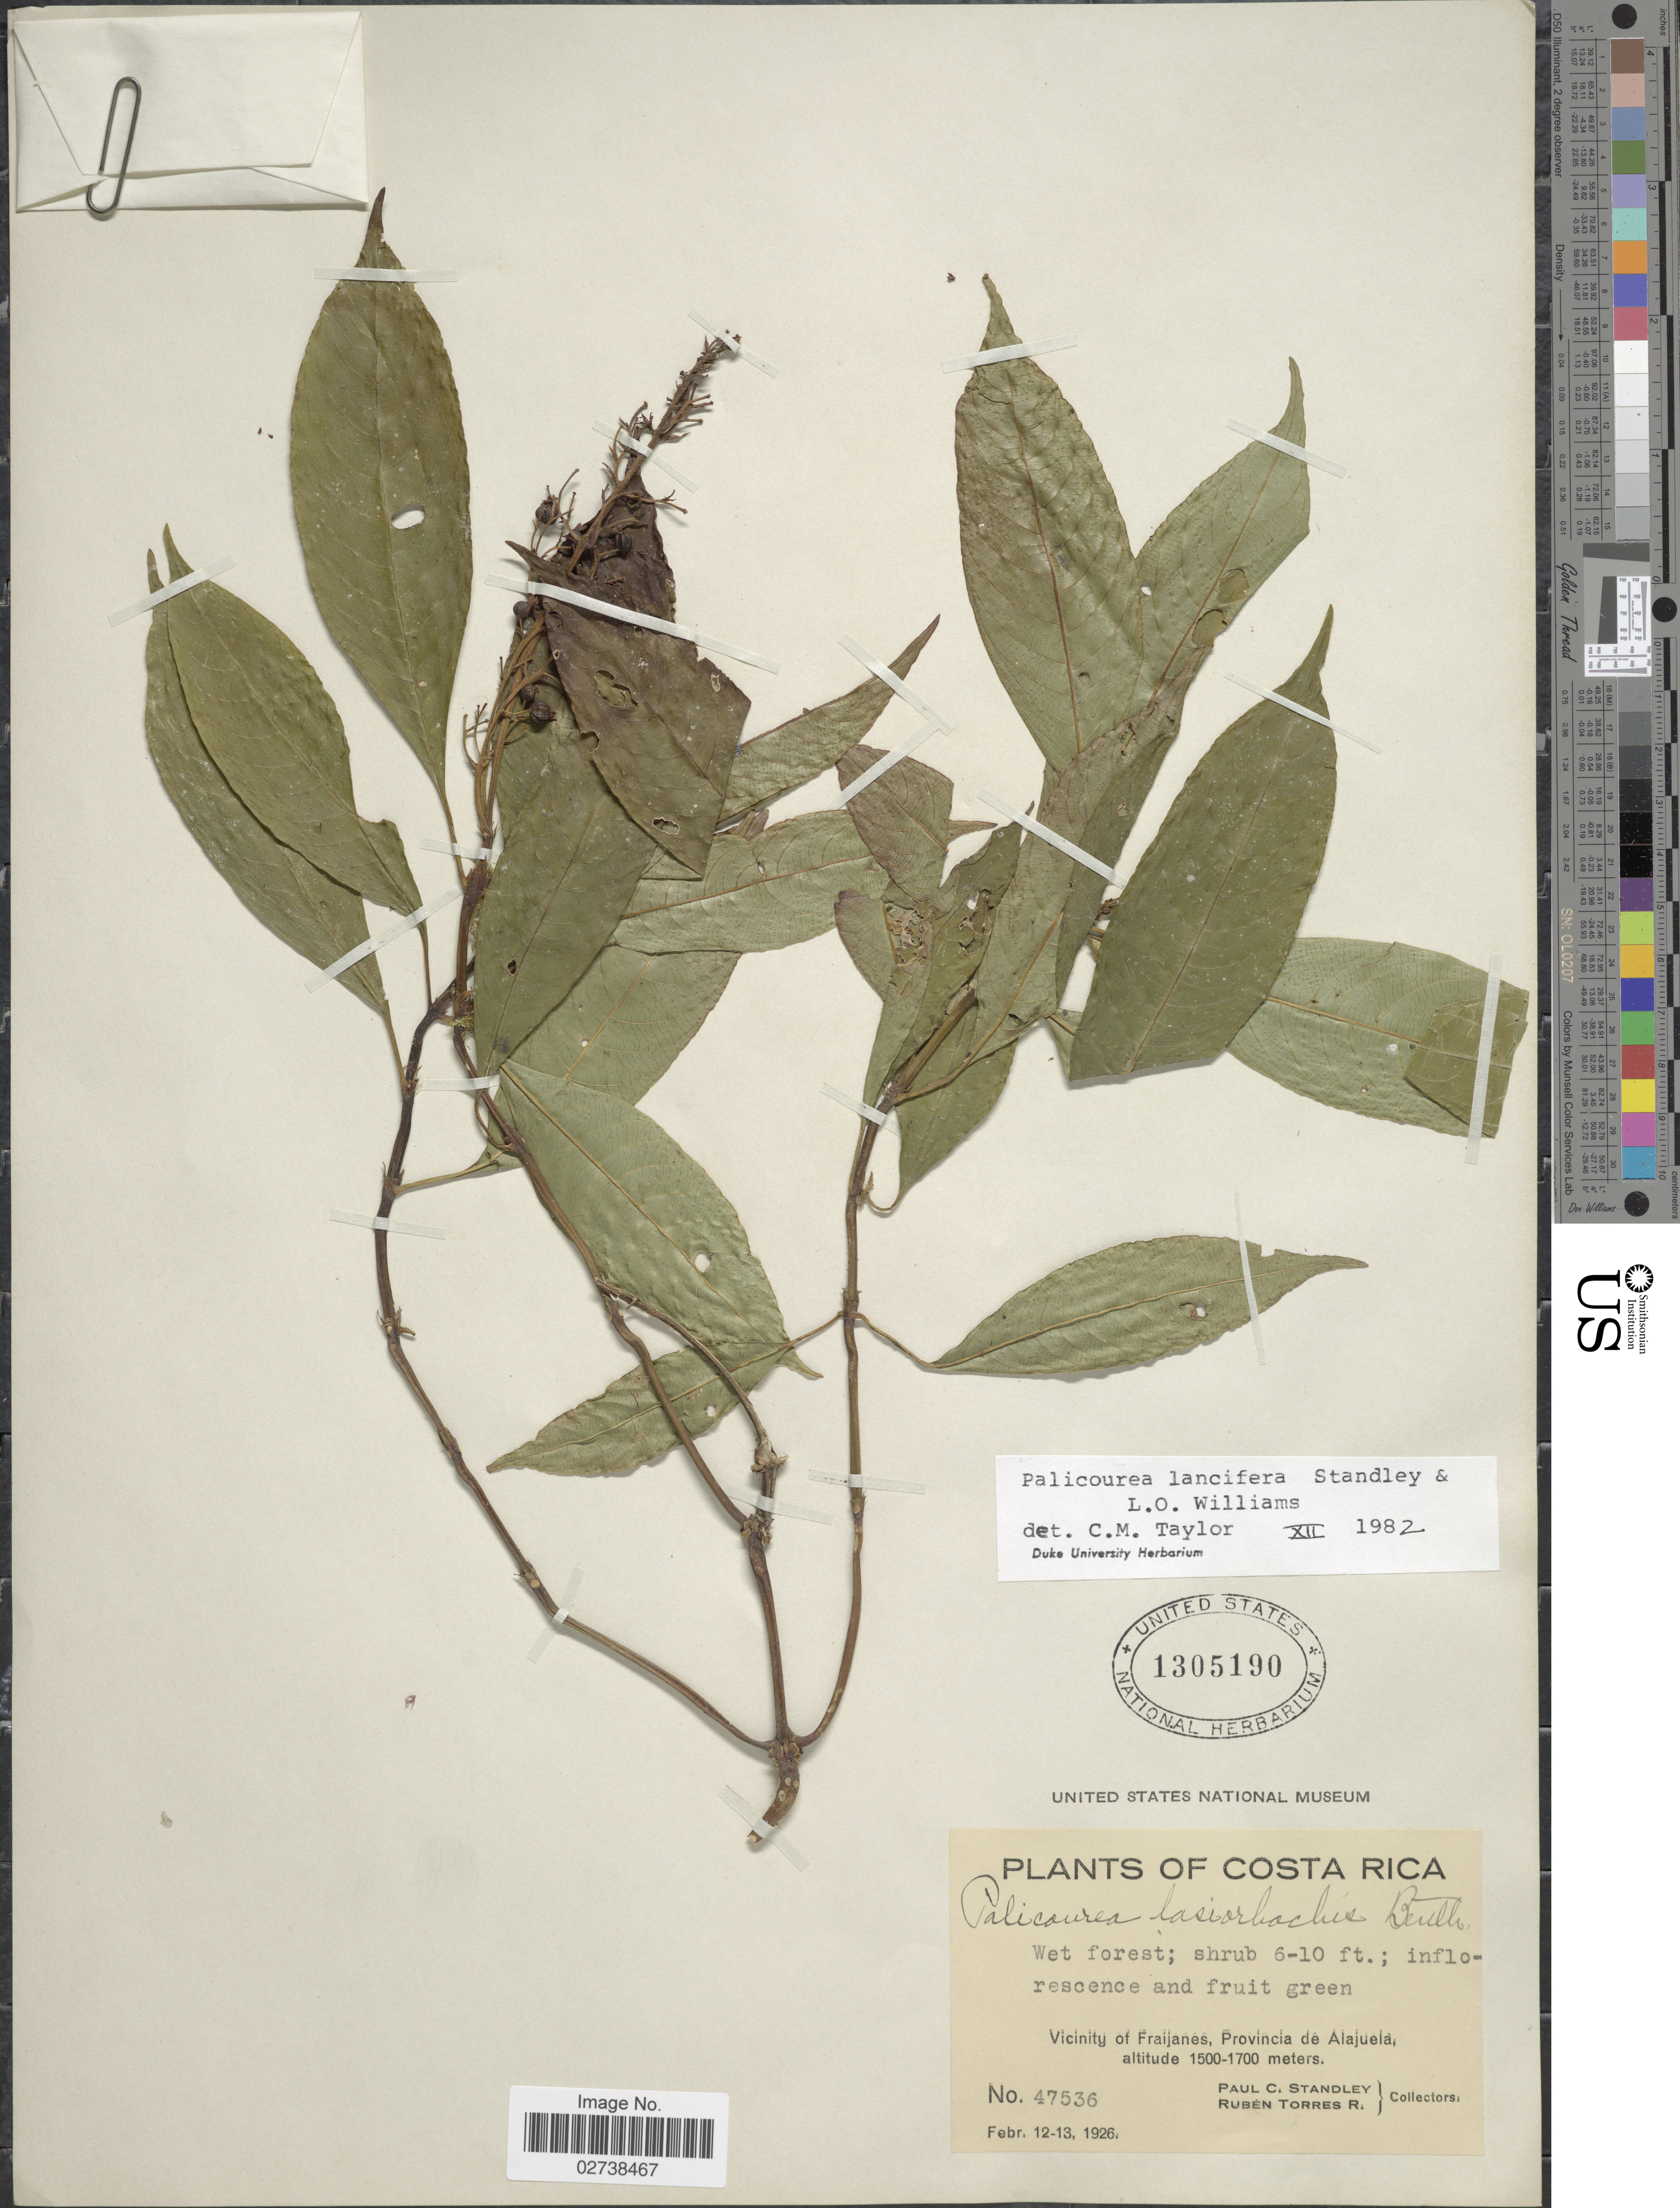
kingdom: Plantae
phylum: Tracheophyta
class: Magnoliopsida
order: Gentianales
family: Rubiaceae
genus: Palicourea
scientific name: Palicourea lancifera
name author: Standl. & L.O. Williams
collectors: P. C. Standley & R. Torres Rojas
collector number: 47536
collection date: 1926-02-12/1926-02-13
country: Costa Rica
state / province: Alajuela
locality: Vicinity of Fraijanes, Provincia de Alajuela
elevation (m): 1500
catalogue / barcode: US 1305190